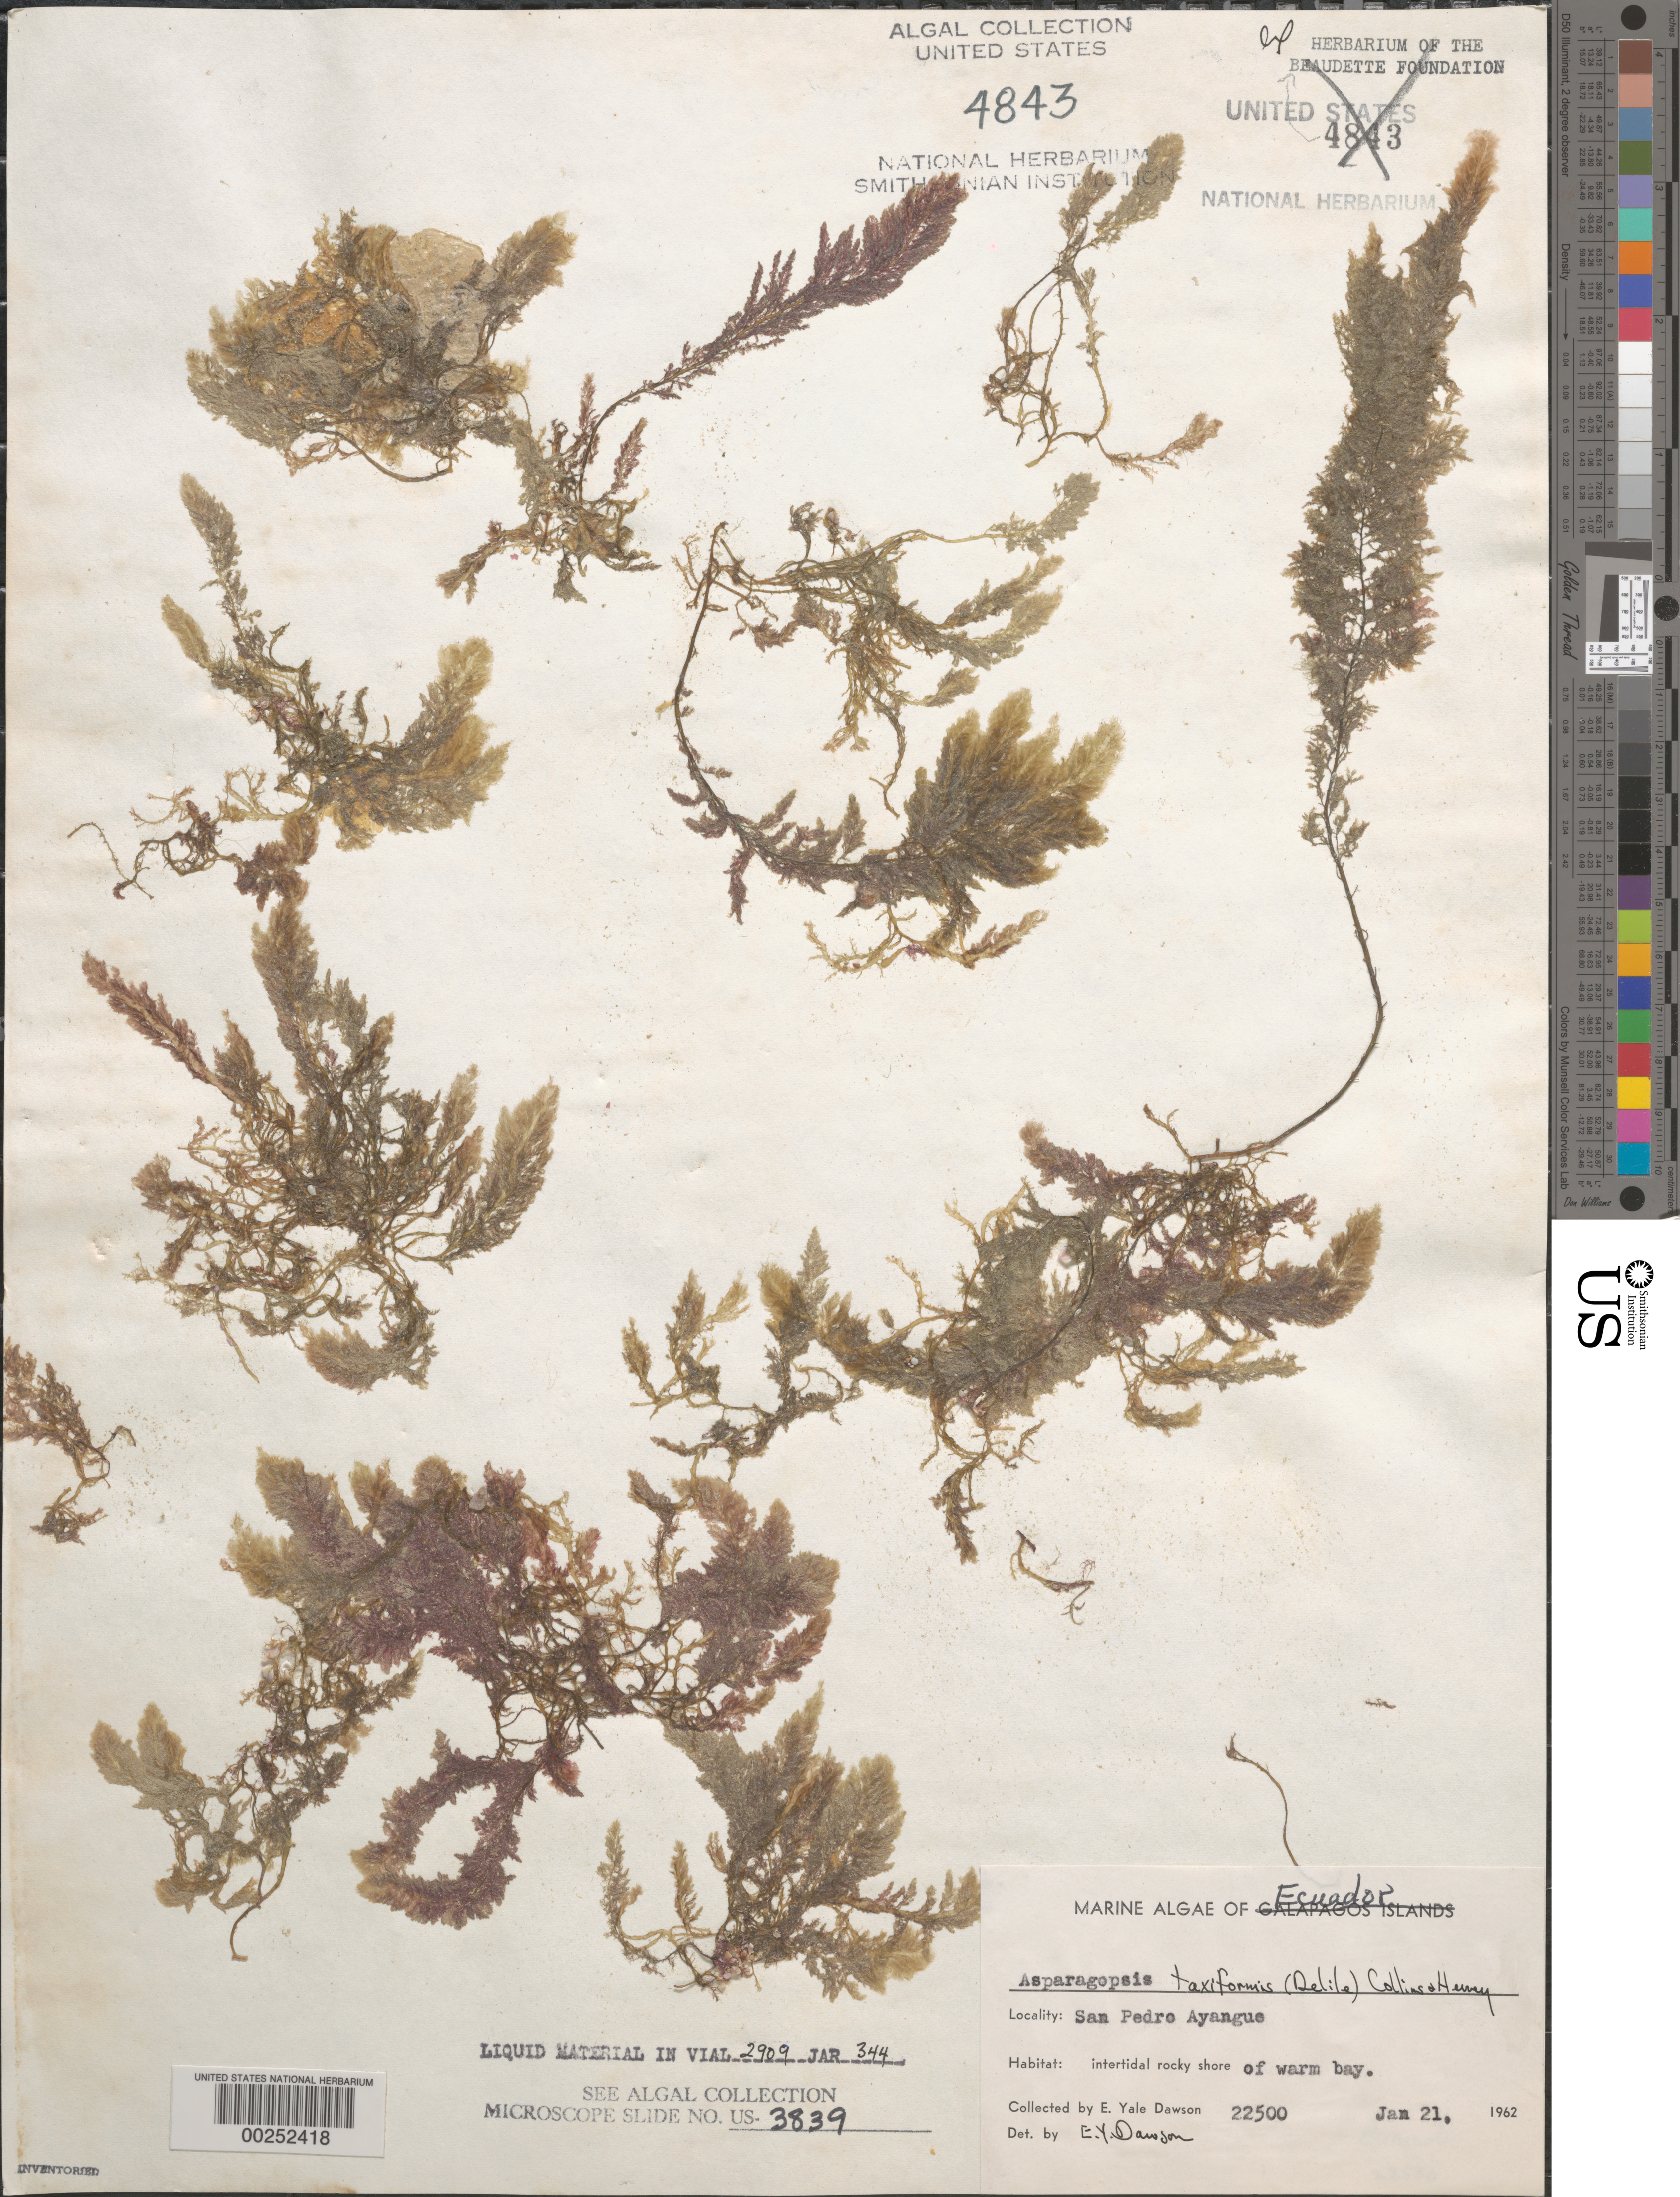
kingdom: Plantae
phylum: Rhodophyta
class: Florideophyceae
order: Bonnemaisoniales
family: Bonnemaisoniaceae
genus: Asparagopsis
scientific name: Asparagopsis taxiformis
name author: (Delile) Trevis.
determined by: Dawson, E. Y.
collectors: E. Y. Dawson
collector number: EYD 22500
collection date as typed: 21 Jan 1962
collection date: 1962-01-21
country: Ecuador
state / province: Guayas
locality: San Pedro, Ayangue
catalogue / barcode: US 4843